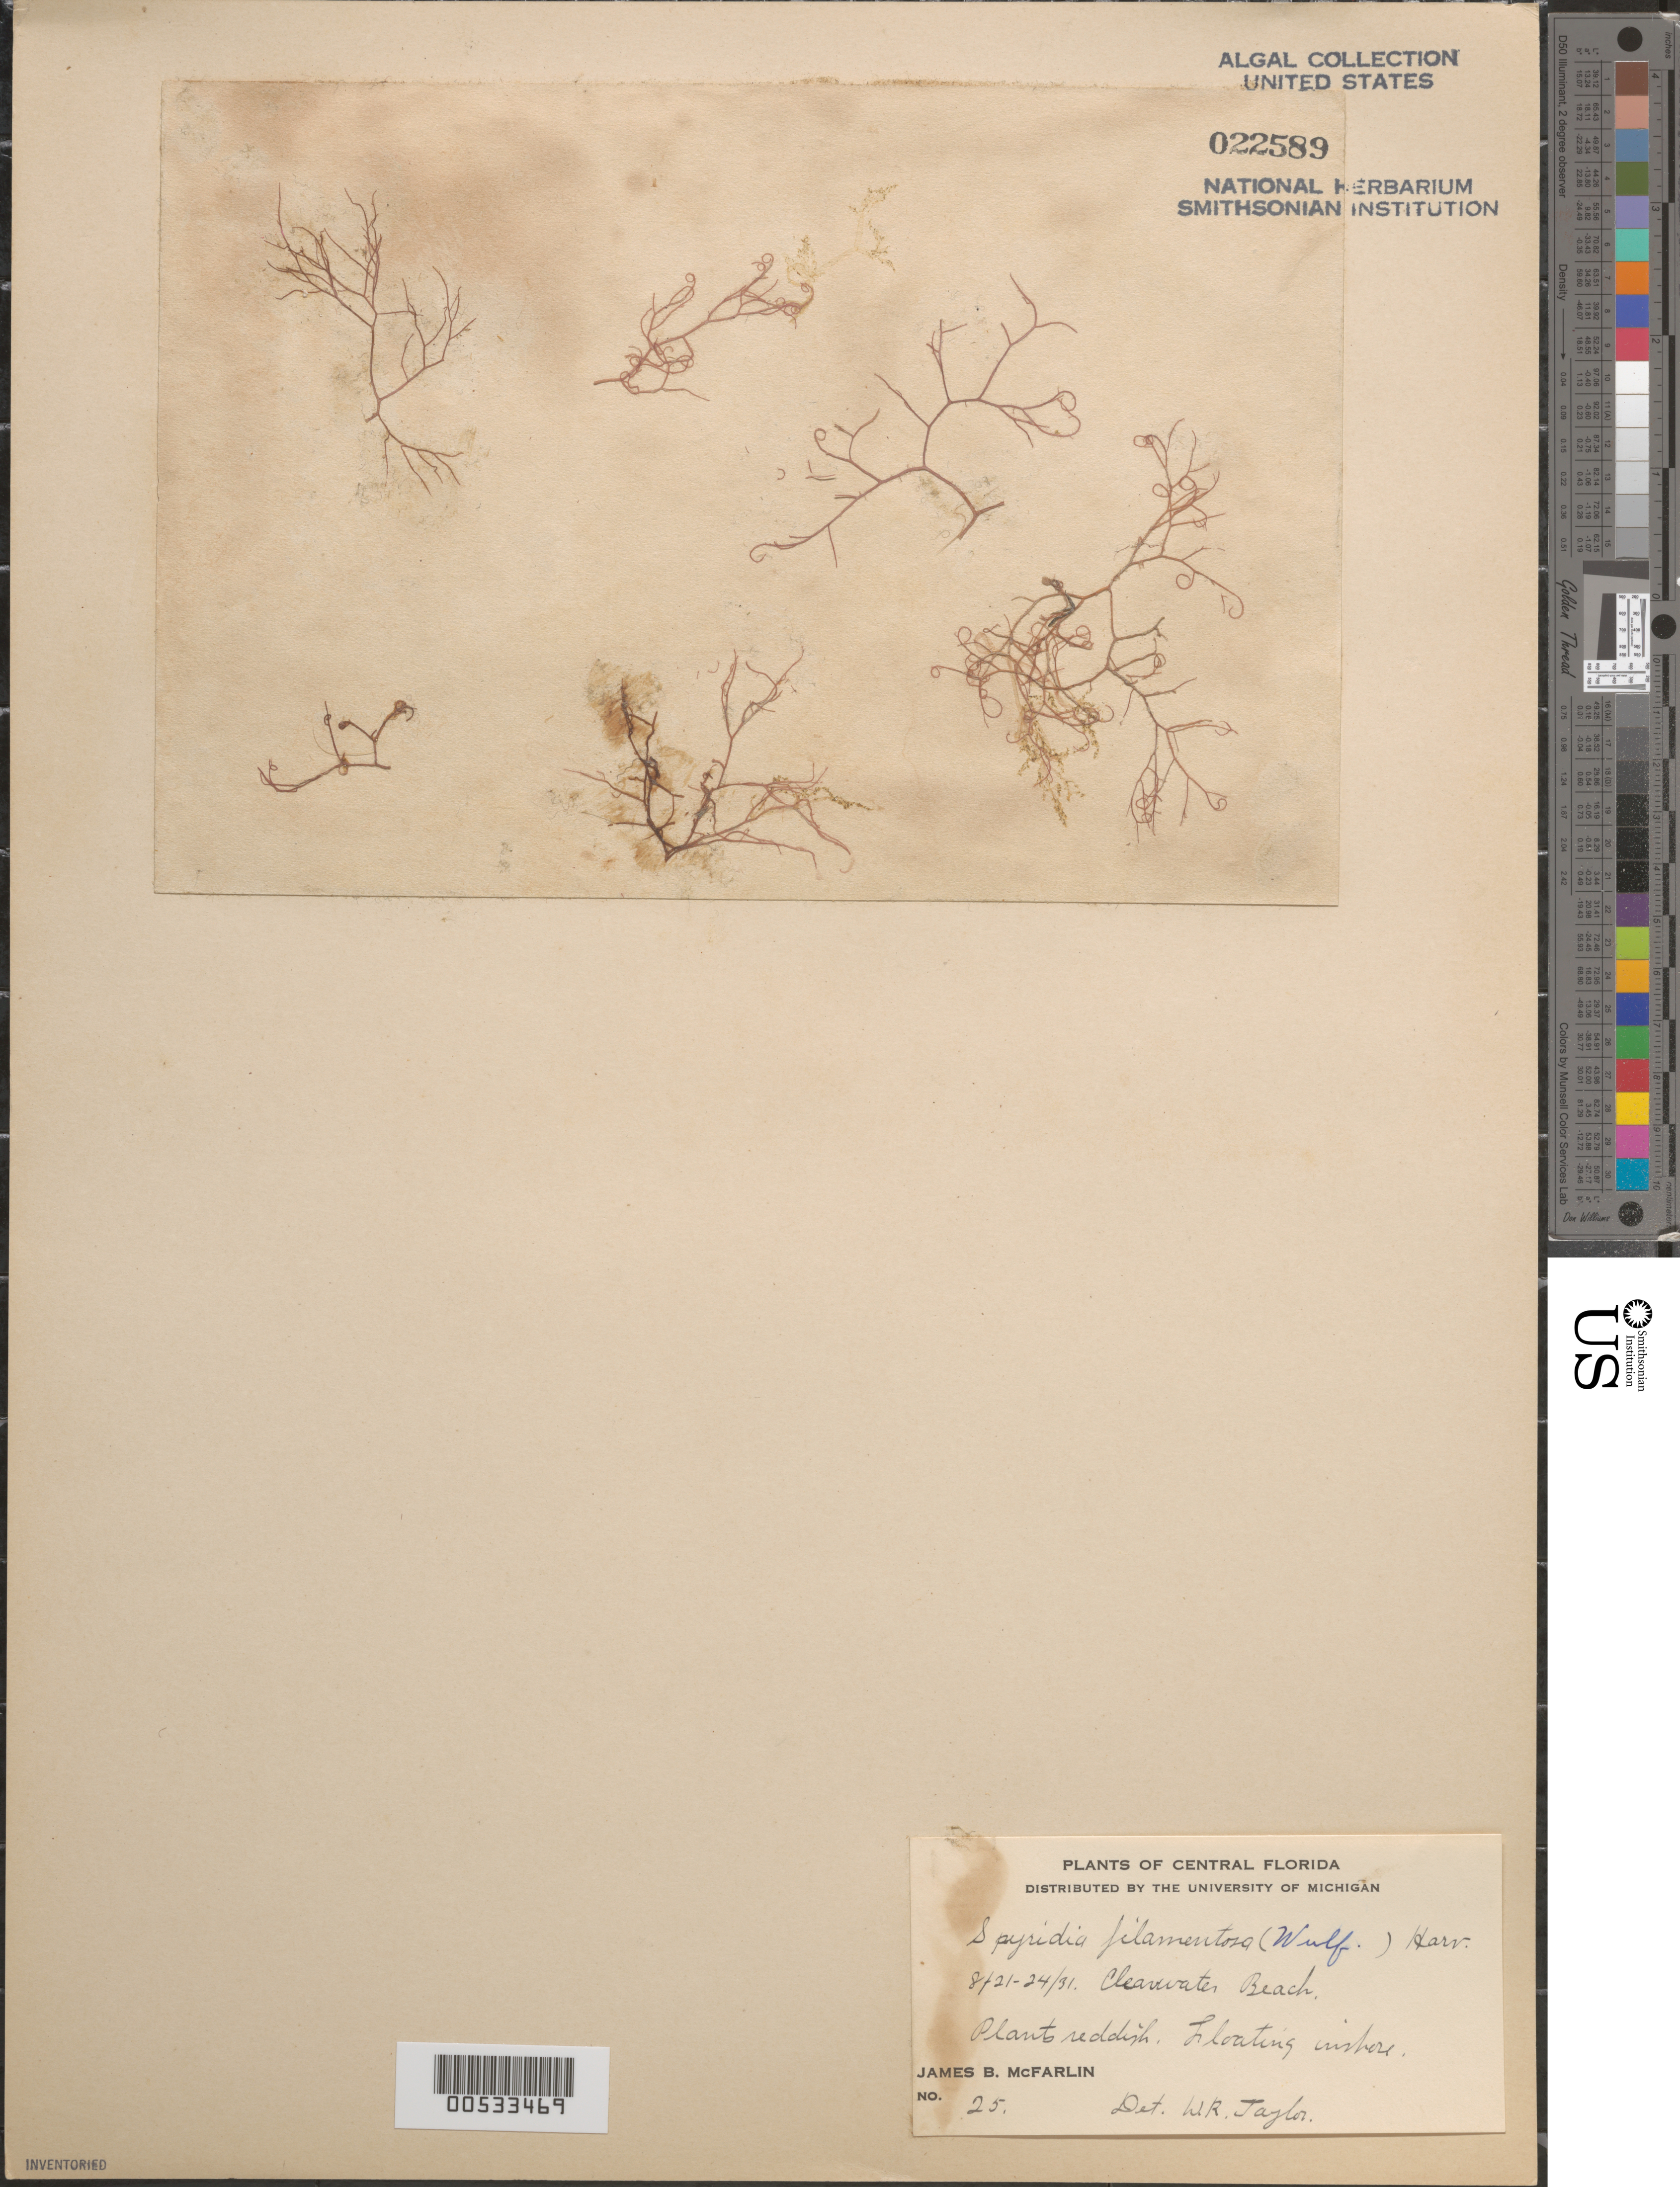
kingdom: Plantae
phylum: Rhodophyta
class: Florideophyceae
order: Ceramiales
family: Spyridiaceae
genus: Spyridia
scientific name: Spyridia filamentosa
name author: (Wulfen) Harv.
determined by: Taylor, William R.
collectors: J. McFarlin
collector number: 25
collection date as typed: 21 Aug 1931 TO 24 Aug 1931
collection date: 1931-08-21/1931-08-24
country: United States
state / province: Florida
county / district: Pinellas County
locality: Clearwater Beach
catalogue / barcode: US 22589